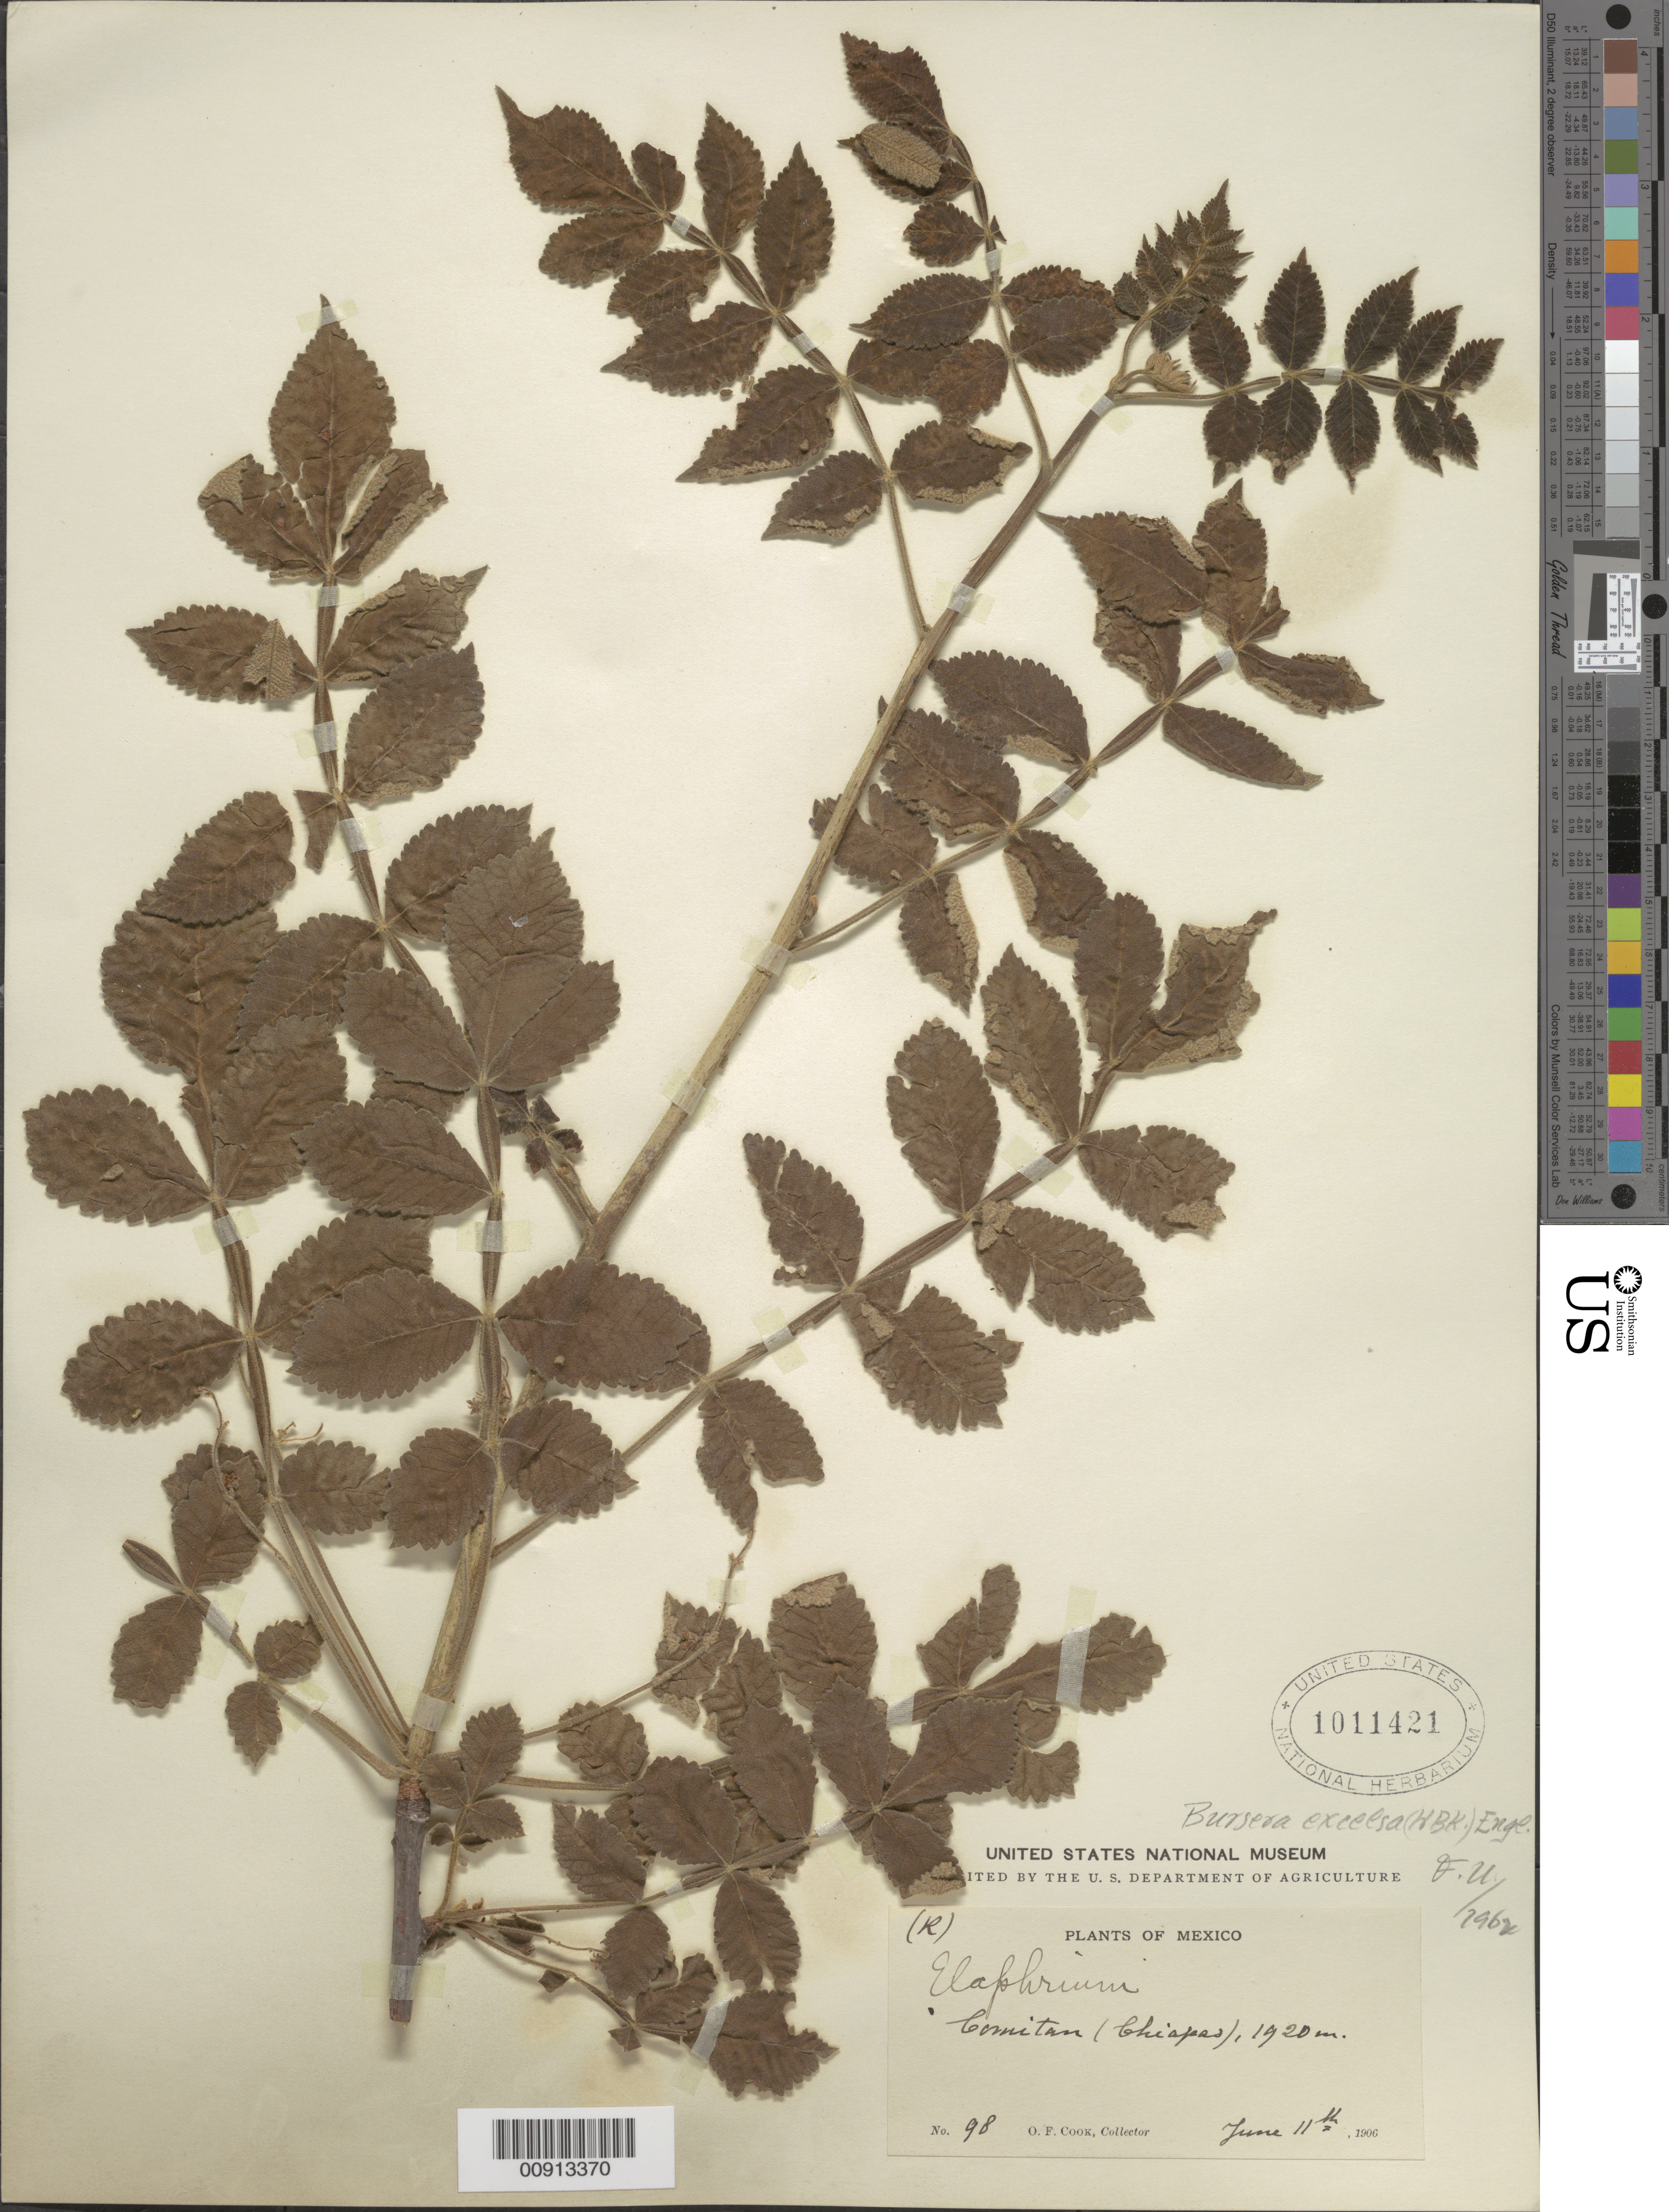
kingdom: Plantae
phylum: Tracheophyta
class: Magnoliopsida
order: Sapindales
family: Burseraceae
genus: Bursera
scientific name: Bursera excelsa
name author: (Kunth) Engl.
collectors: O. F. Cook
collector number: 98 R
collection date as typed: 11 Jun 1906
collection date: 1906-06-11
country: Mexico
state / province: Chiapas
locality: Comitán (Chiapas).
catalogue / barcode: US 1011421